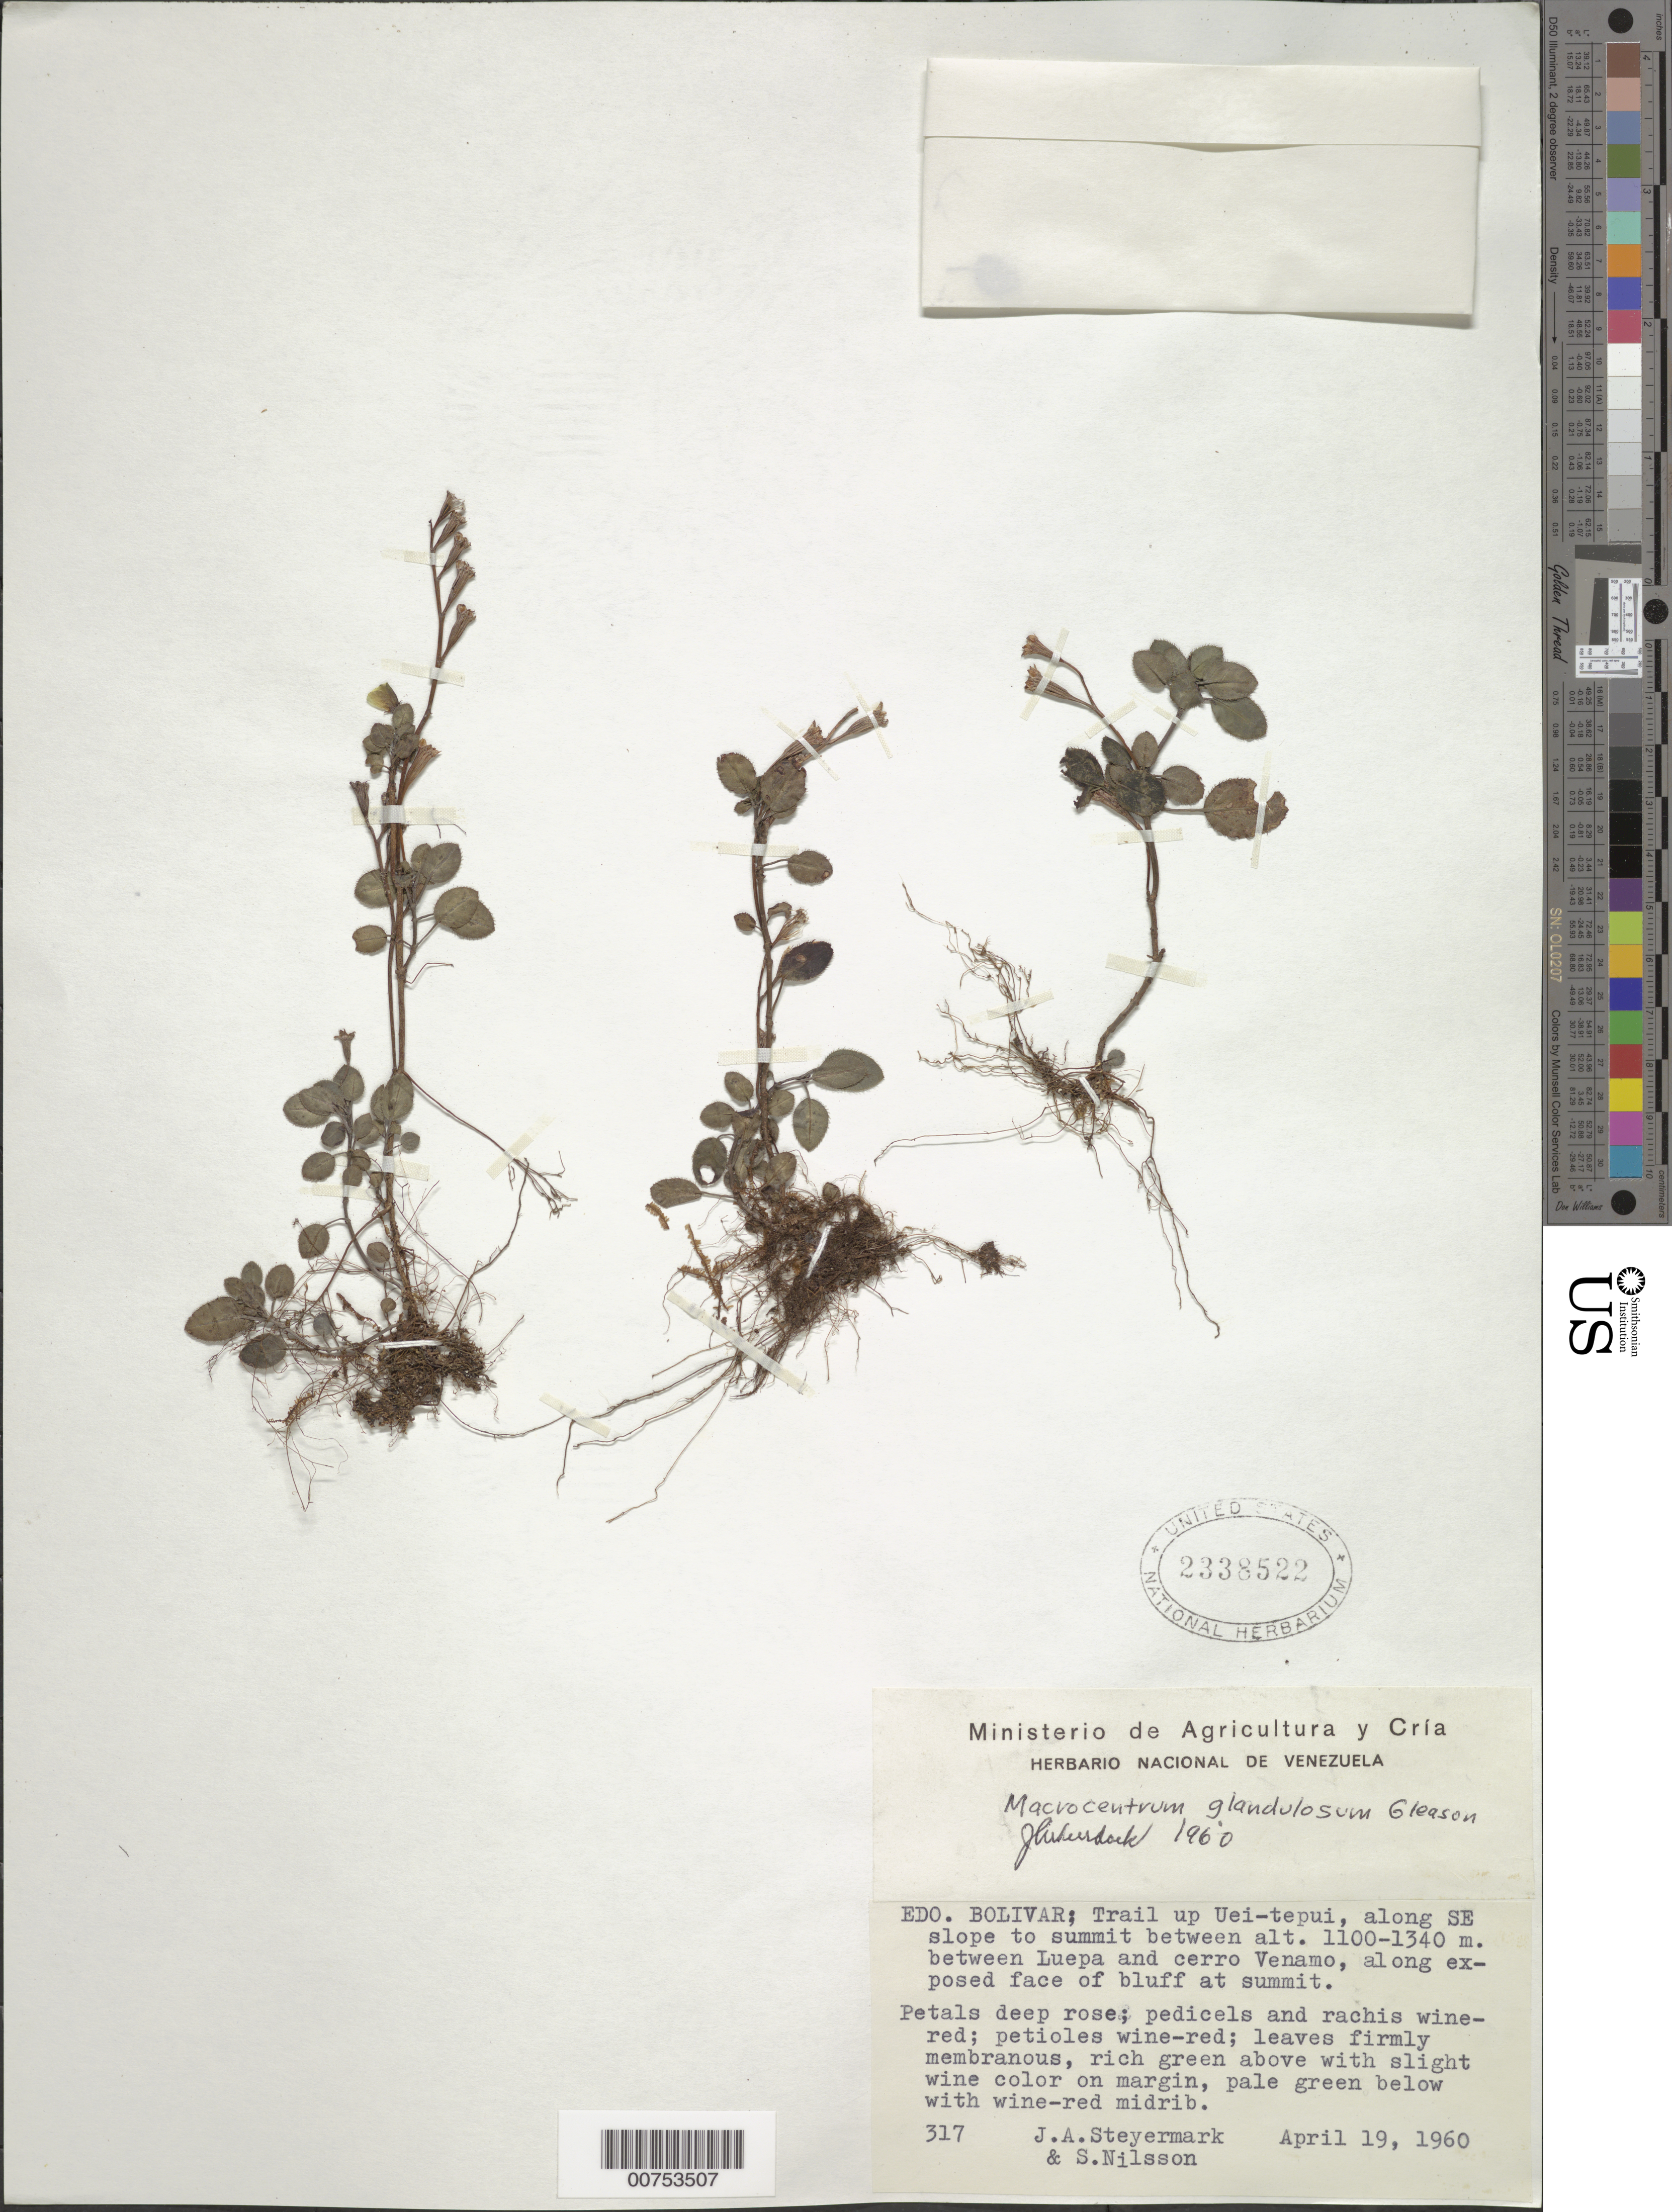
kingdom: Plantae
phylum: Tracheophyta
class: Magnoliopsida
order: Myrtales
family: Melastomataceae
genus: Salpinga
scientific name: Salpinga glandulosa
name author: (Gleason) Wurdack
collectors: J. Steyermark & S. Nilsson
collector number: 60 317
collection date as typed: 19-Apr-60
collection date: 1960-04-19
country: Venezuela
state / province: Bolívar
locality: Uei-tepuí, between Luepa and Cerro Venamo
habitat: Exposed face of bluff at summit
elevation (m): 1100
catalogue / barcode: US 2338522